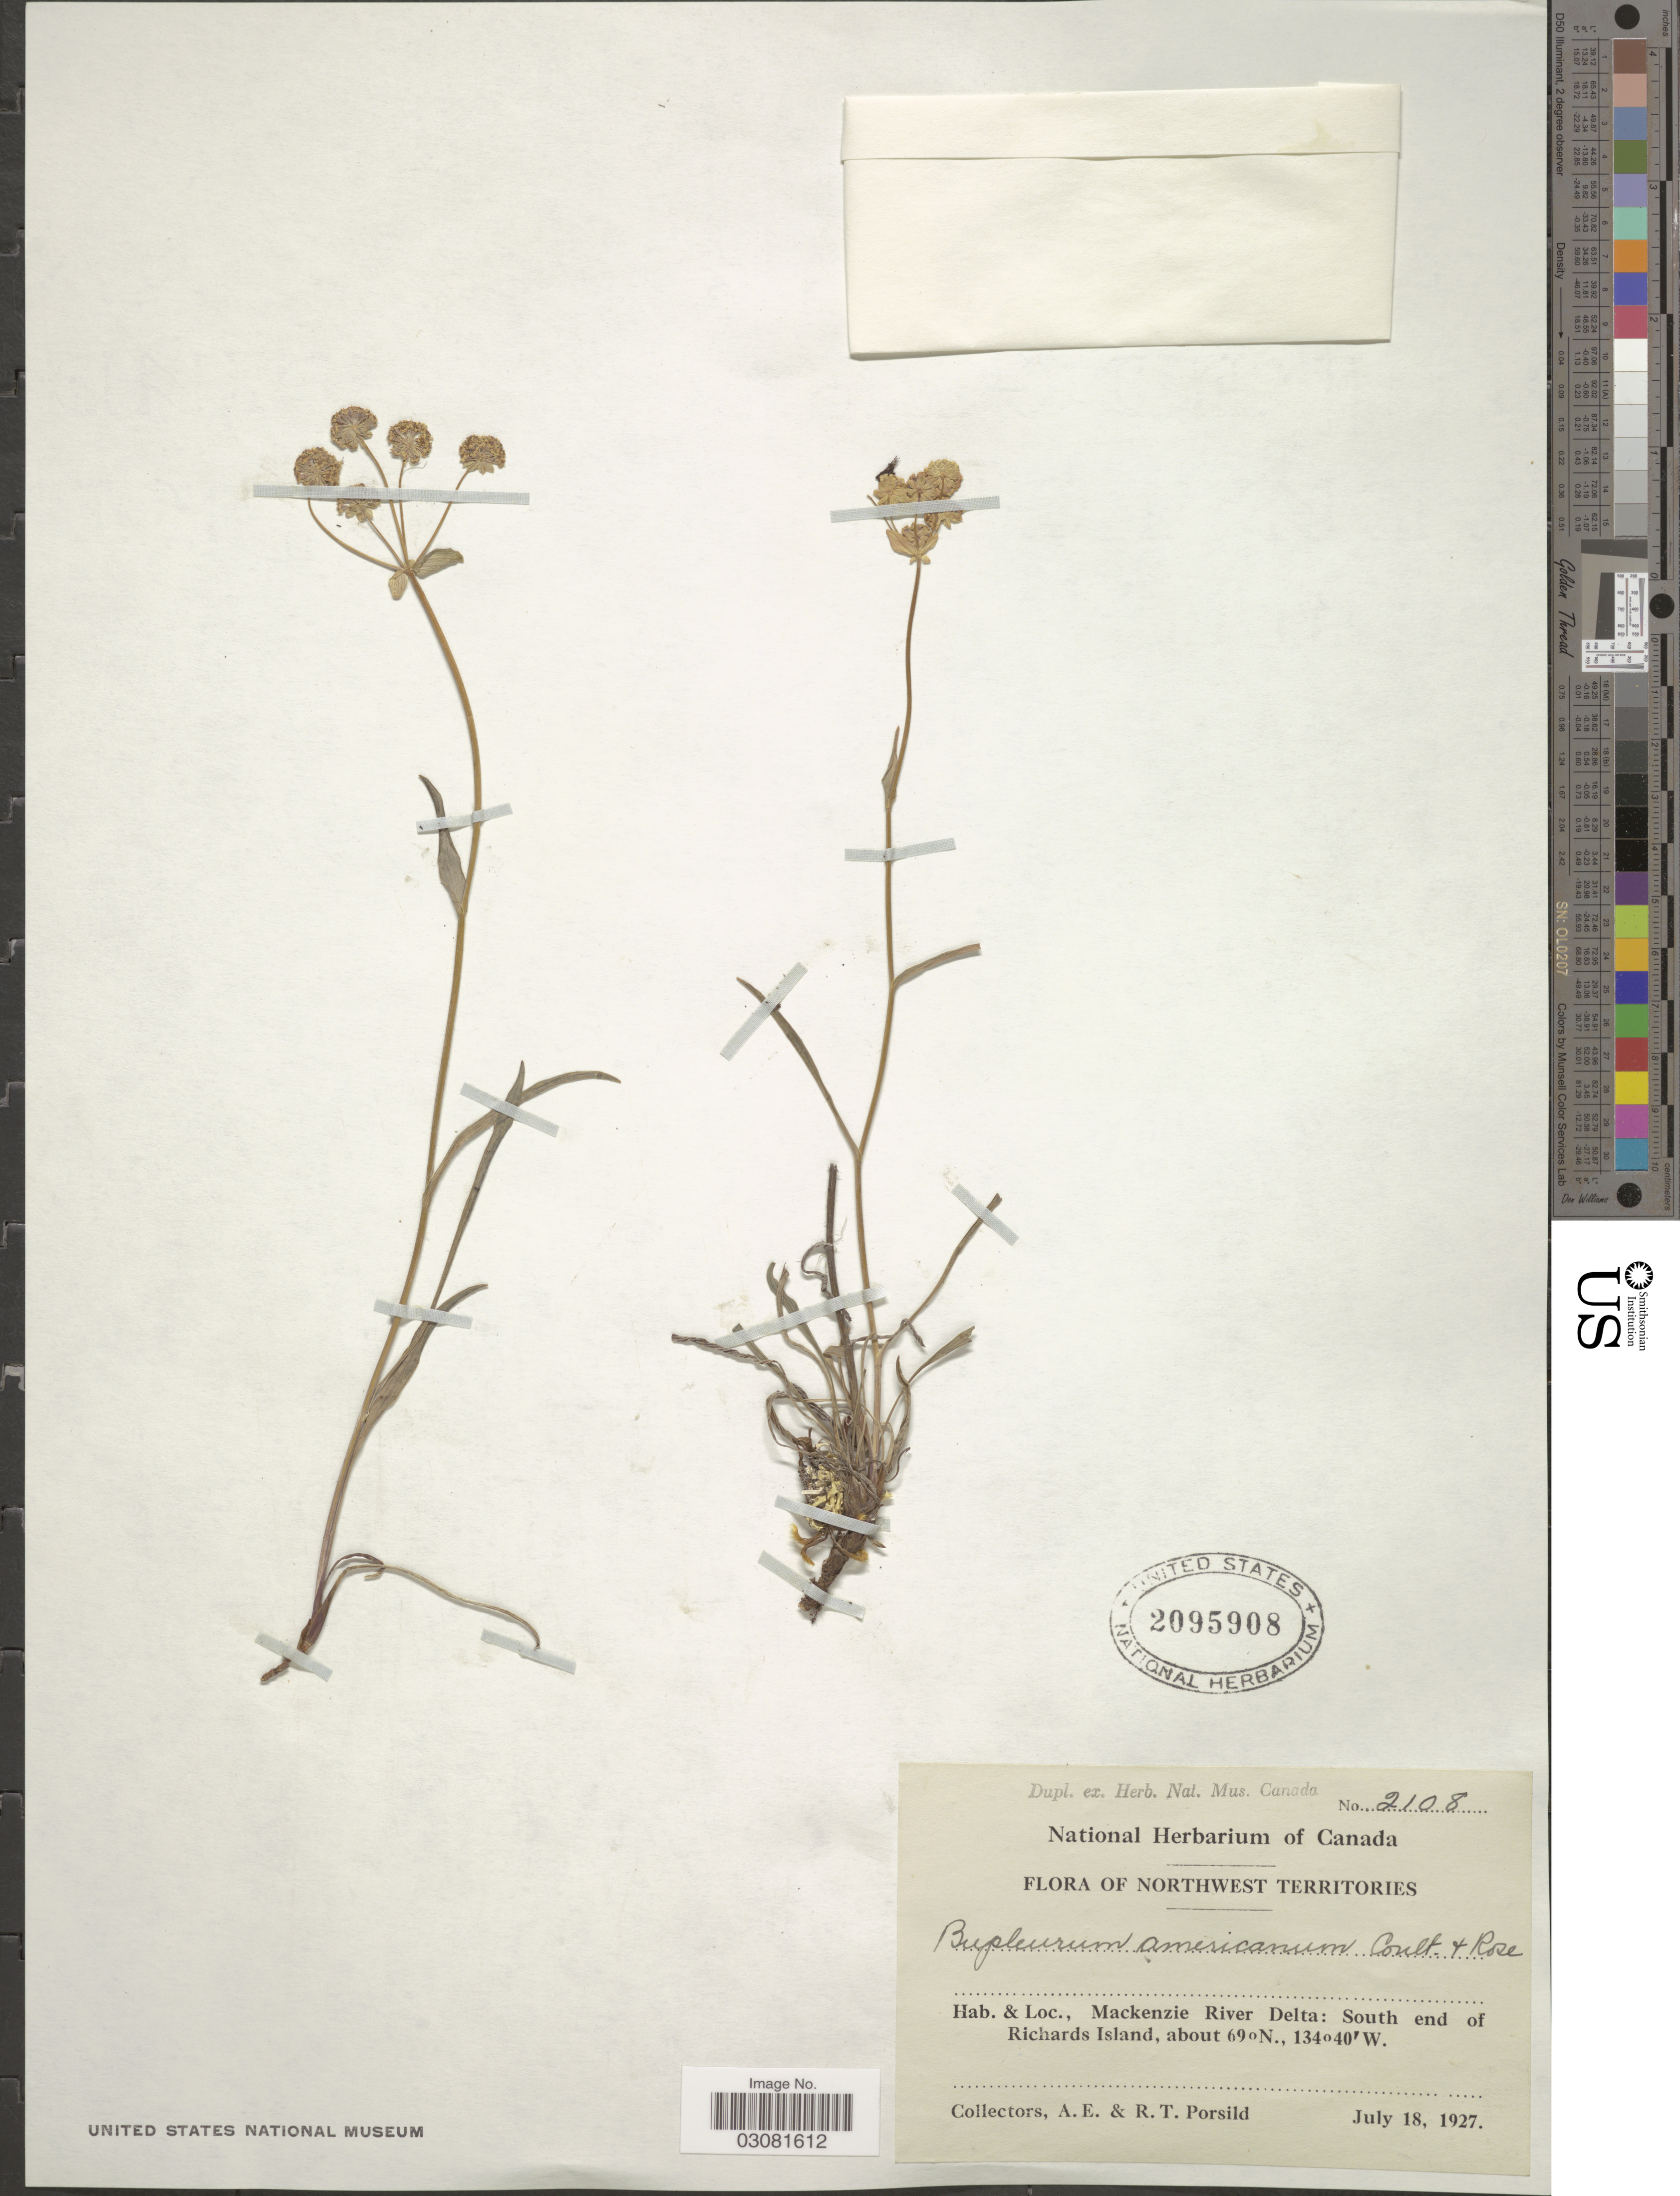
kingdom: Plantae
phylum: Tracheophyta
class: Magnoliopsida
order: Apiales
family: Apiaceae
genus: Bupleurum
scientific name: Bupleurum americanum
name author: J.M. Coult. & Rose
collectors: A. E. Porsild & R. T. Porsild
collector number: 2108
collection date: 1927-07-18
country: Canada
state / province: Northwest Territories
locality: Mackenzie River Delta: South end of Richards Island.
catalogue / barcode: US 2095908